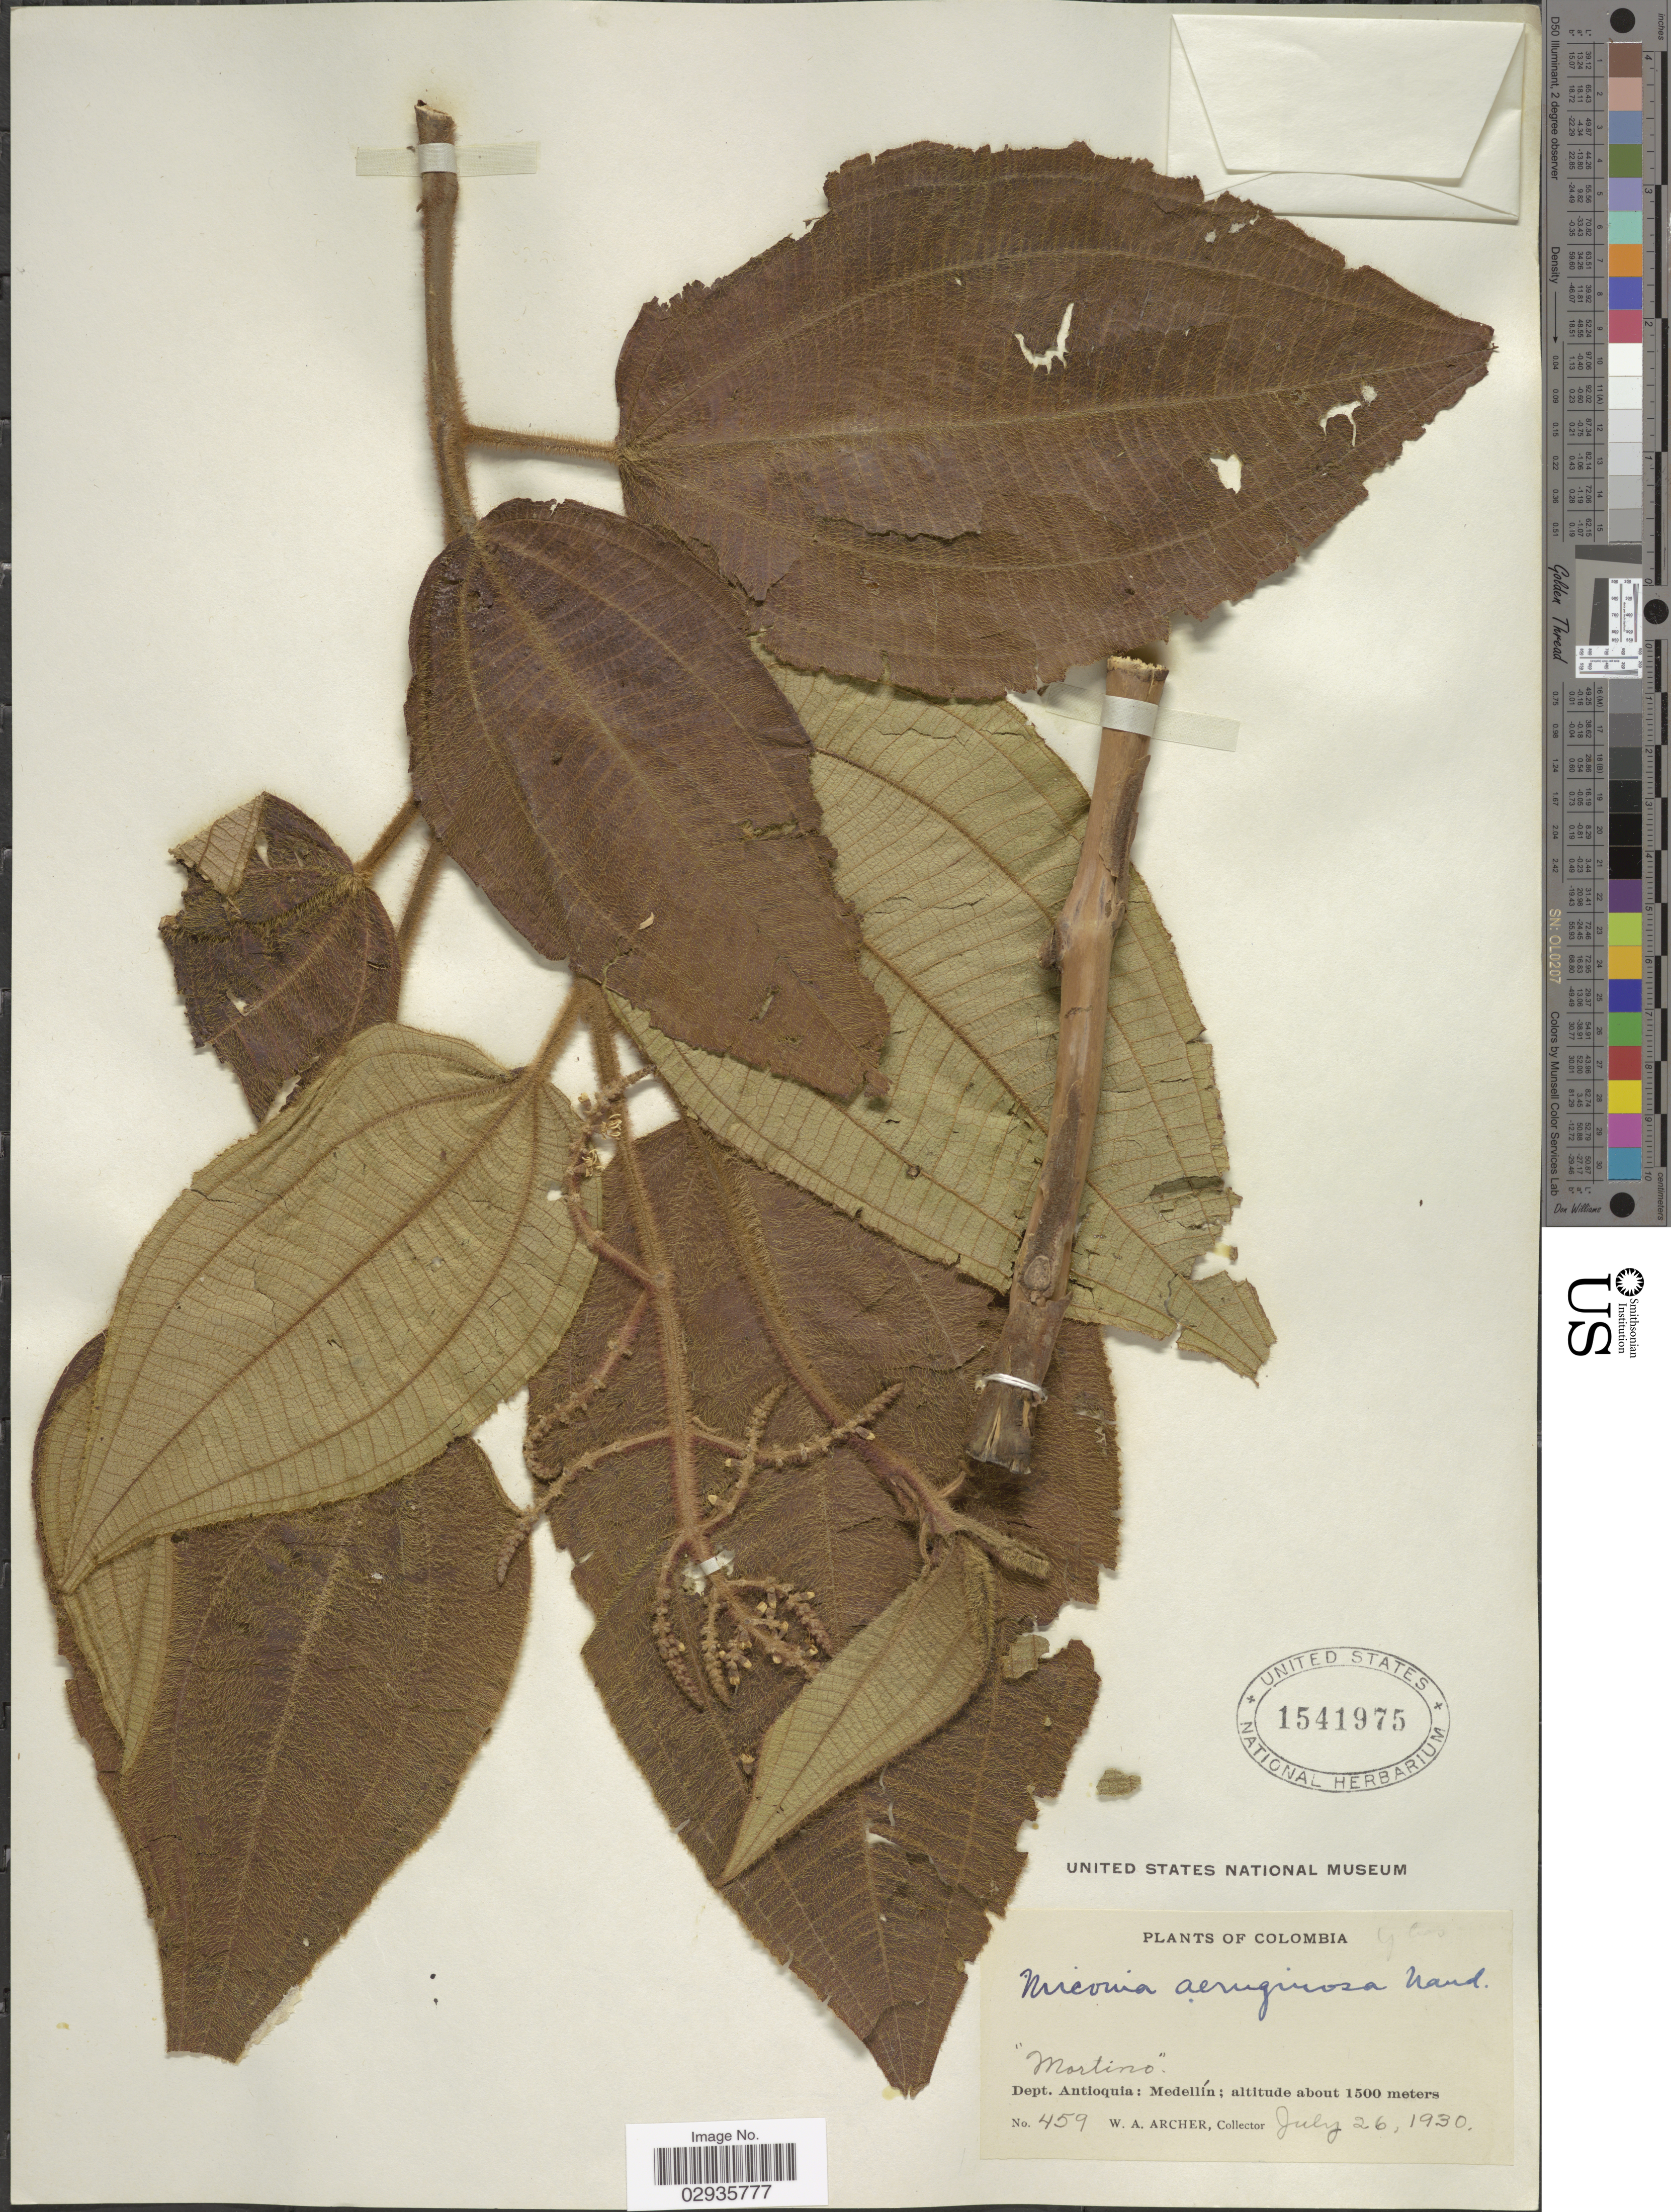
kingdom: Plantae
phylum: Tracheophyta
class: Magnoliopsida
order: Myrtales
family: Melastomataceae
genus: Miconia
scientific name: Miconia aeruginosa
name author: Naudin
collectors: W. Archer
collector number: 459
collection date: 1930-07-26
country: Colombia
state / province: Antioquia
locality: Dept. Antioquia: Medellín.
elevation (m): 1500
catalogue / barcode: US 1541975